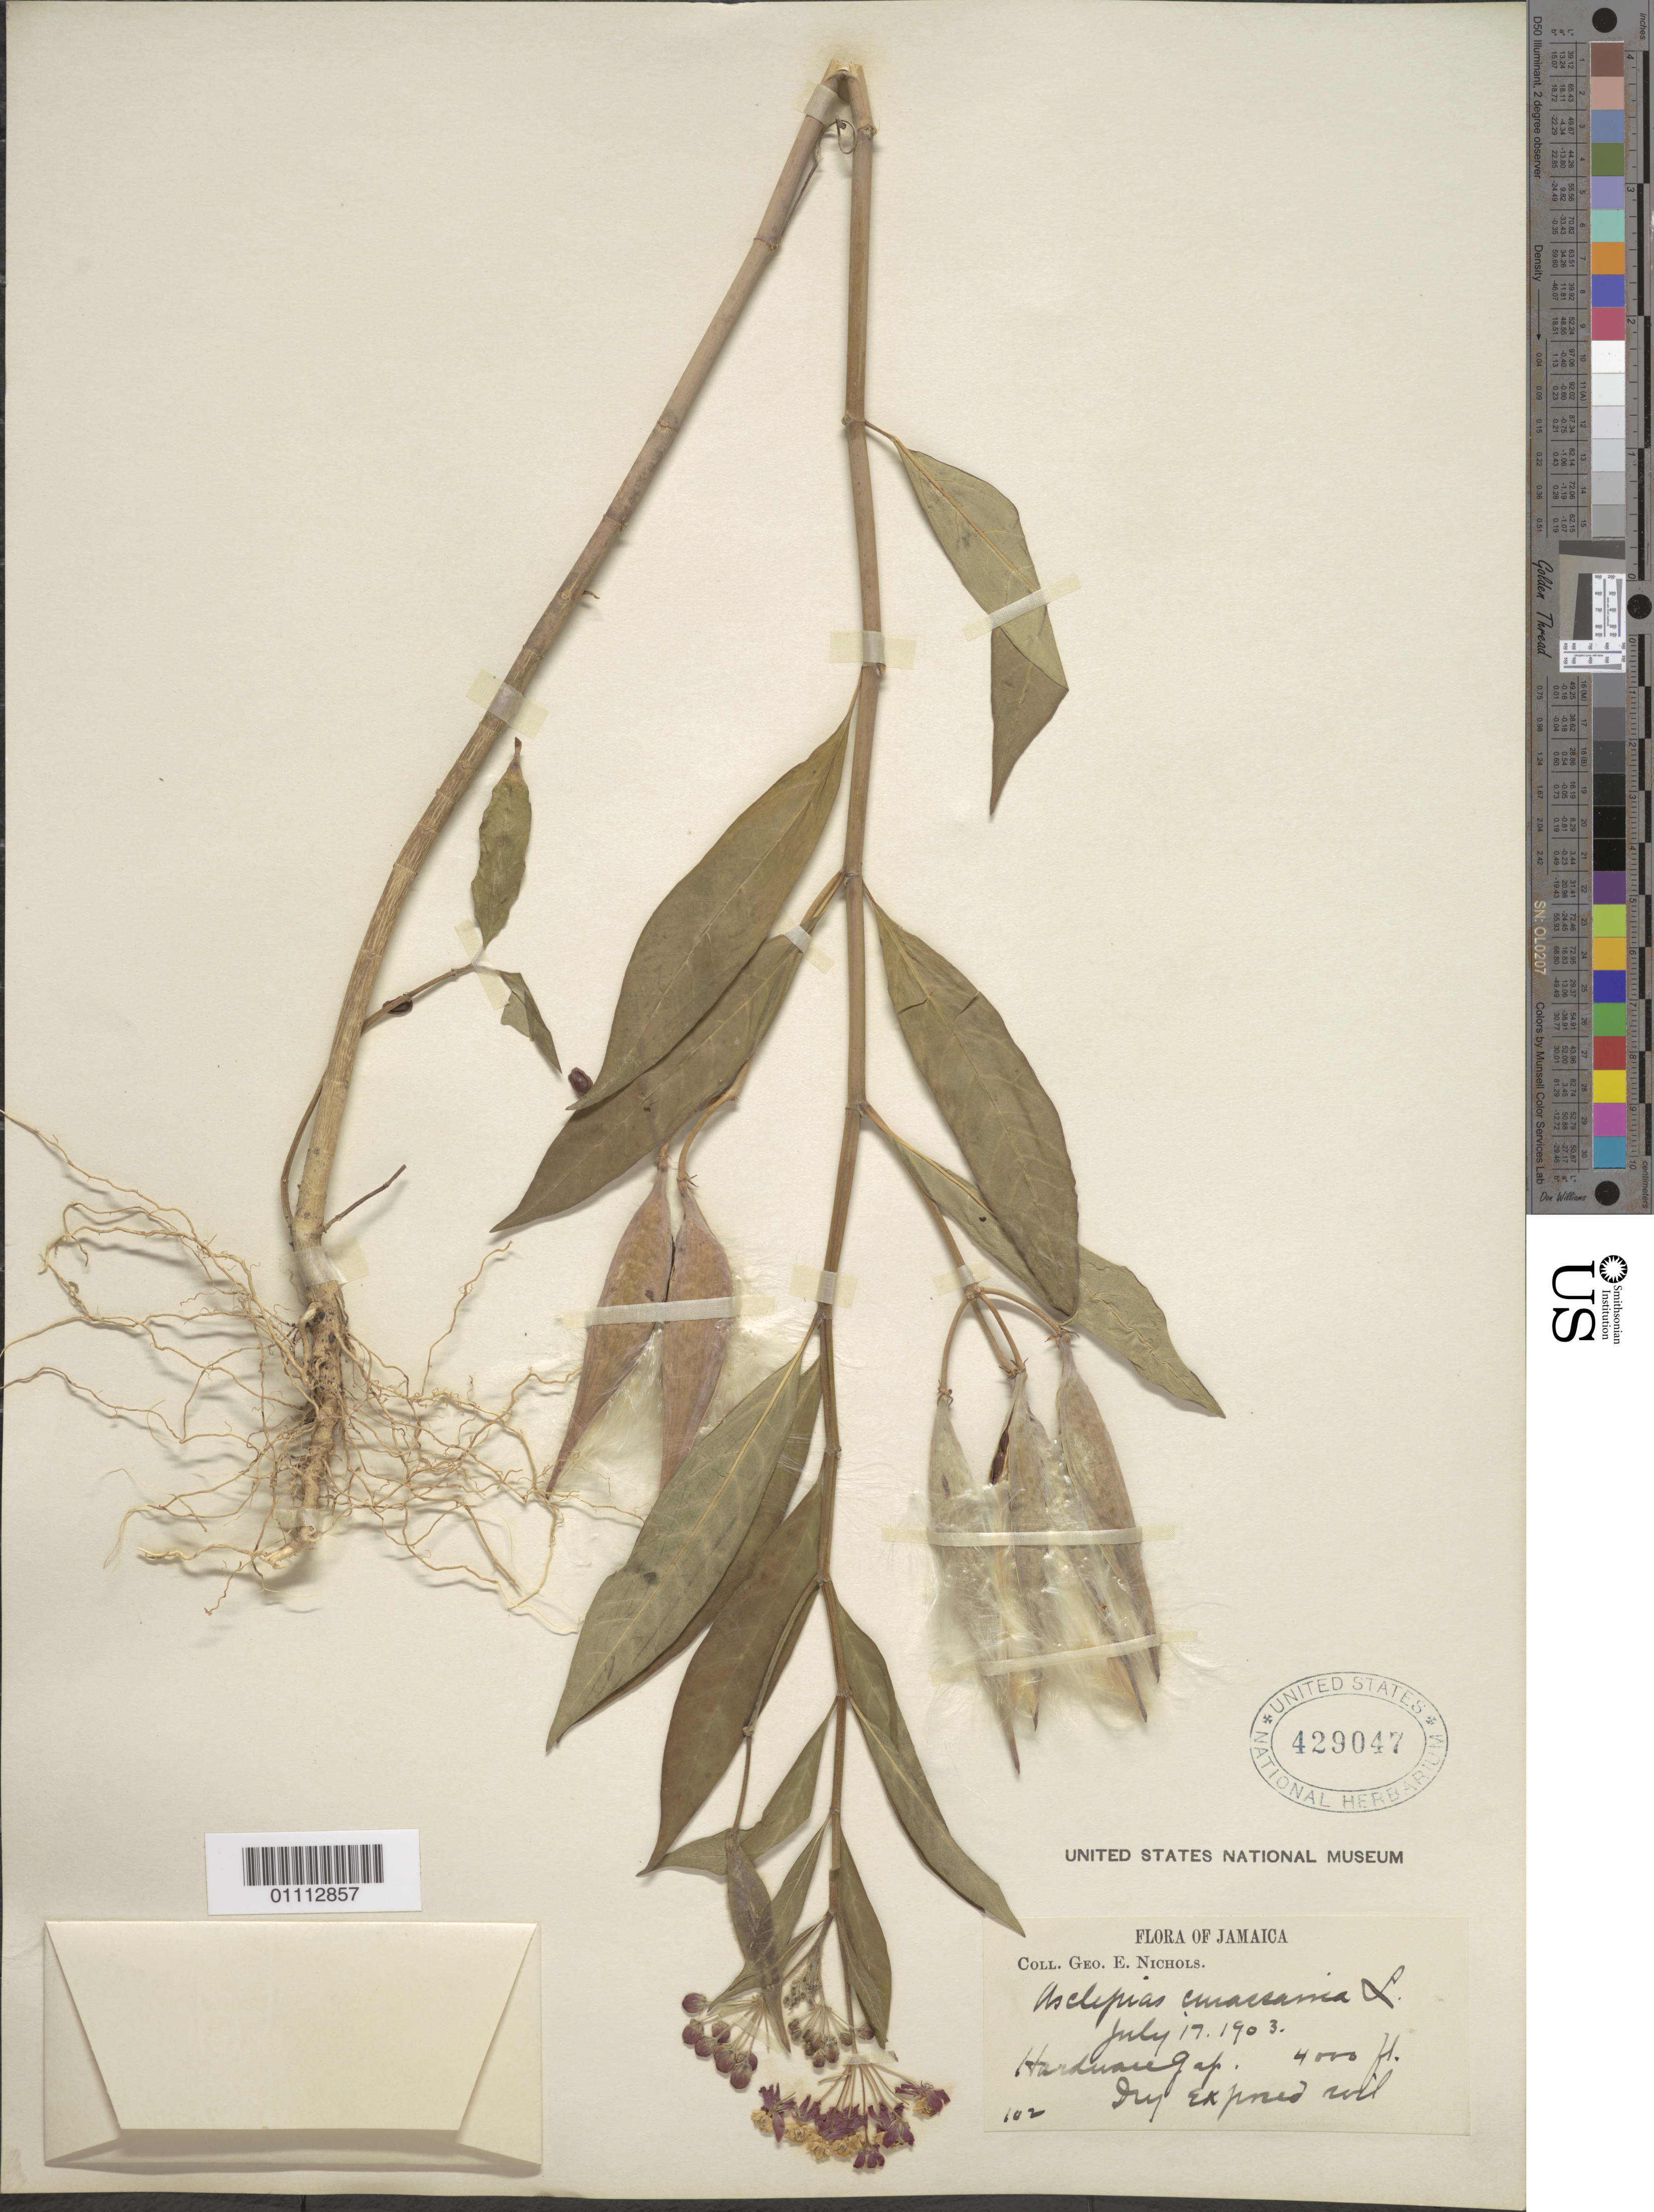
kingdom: Plantae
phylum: Tracheophyta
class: Magnoliopsida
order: Gentianales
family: Apocynaceae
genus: Asclepias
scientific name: Asclepias curassavica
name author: L.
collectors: G. E. Nichols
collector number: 102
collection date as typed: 17 Jul 1903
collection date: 1903-07-17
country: Jamaica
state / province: Portland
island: Jamaica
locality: Hardwar Gap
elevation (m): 1219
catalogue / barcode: US 429047